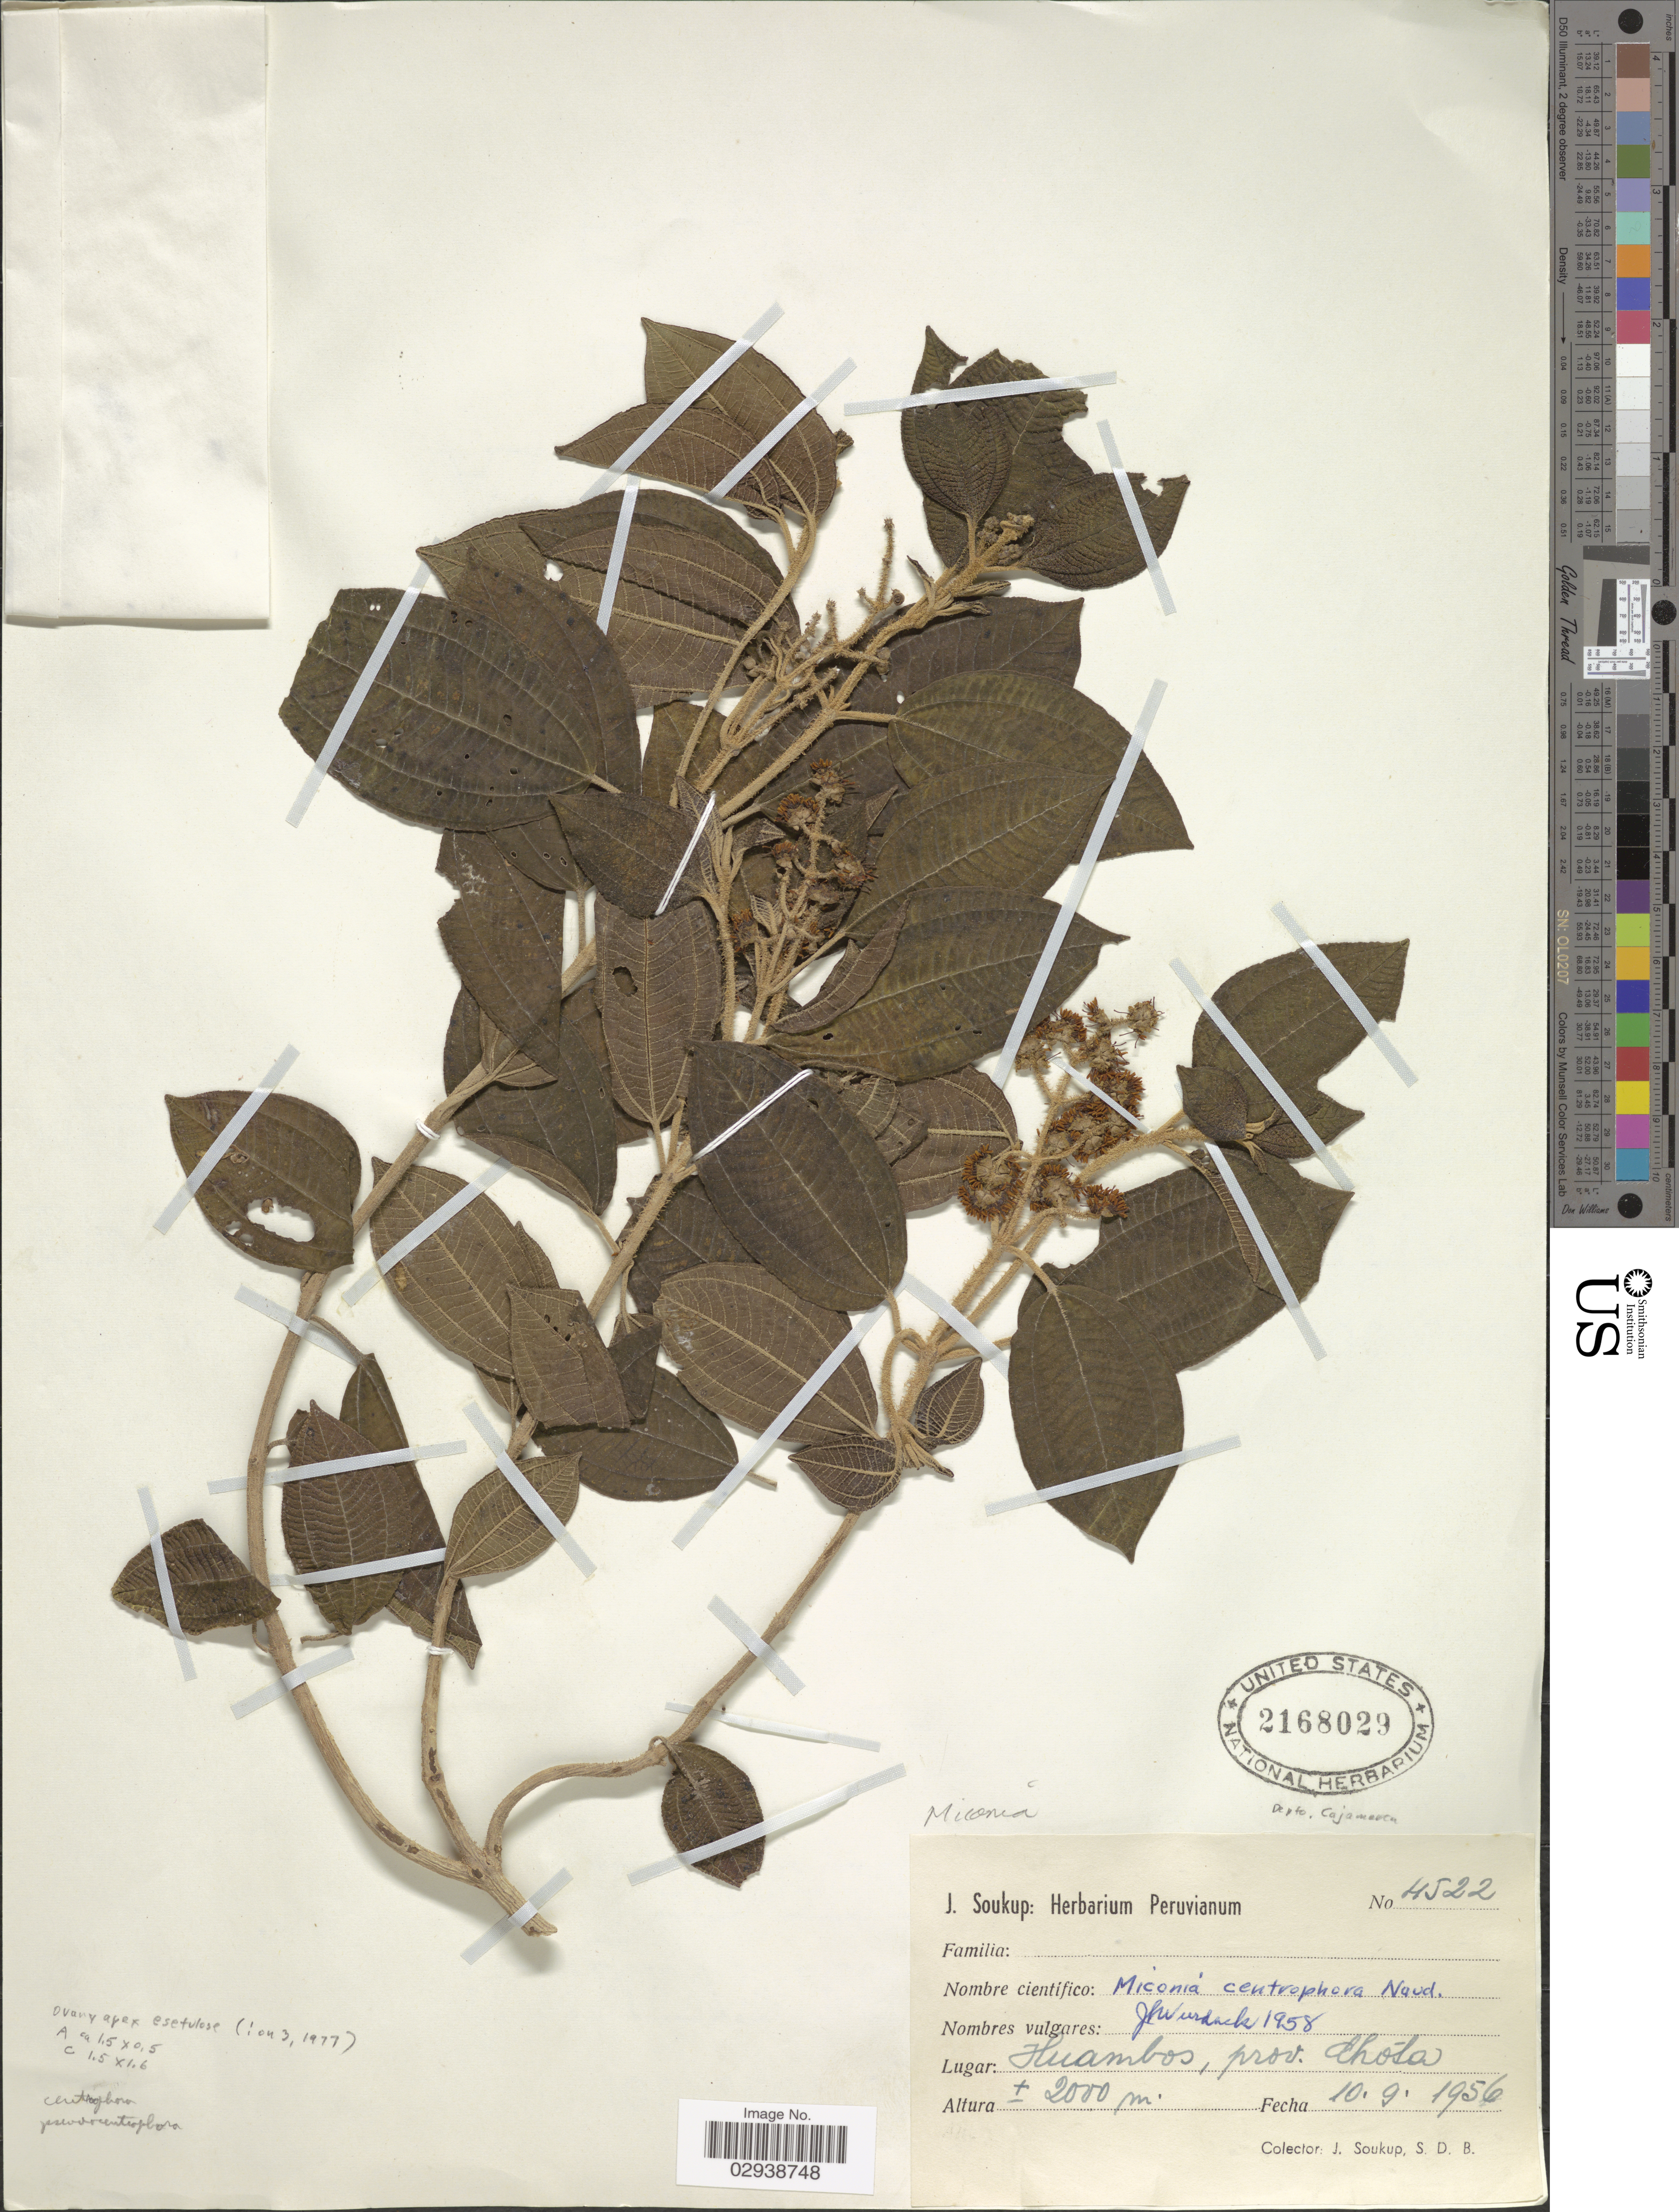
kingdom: Plantae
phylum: Tracheophyta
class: Magnoliopsida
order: Myrtales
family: Melastomataceae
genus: Miconia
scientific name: Miconia denticulata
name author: Naudin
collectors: J. Soukup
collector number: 4522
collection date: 1956-09-10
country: Peru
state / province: Cajamarca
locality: Huambos, prov. Chota.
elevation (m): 2000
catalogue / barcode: US 2168029